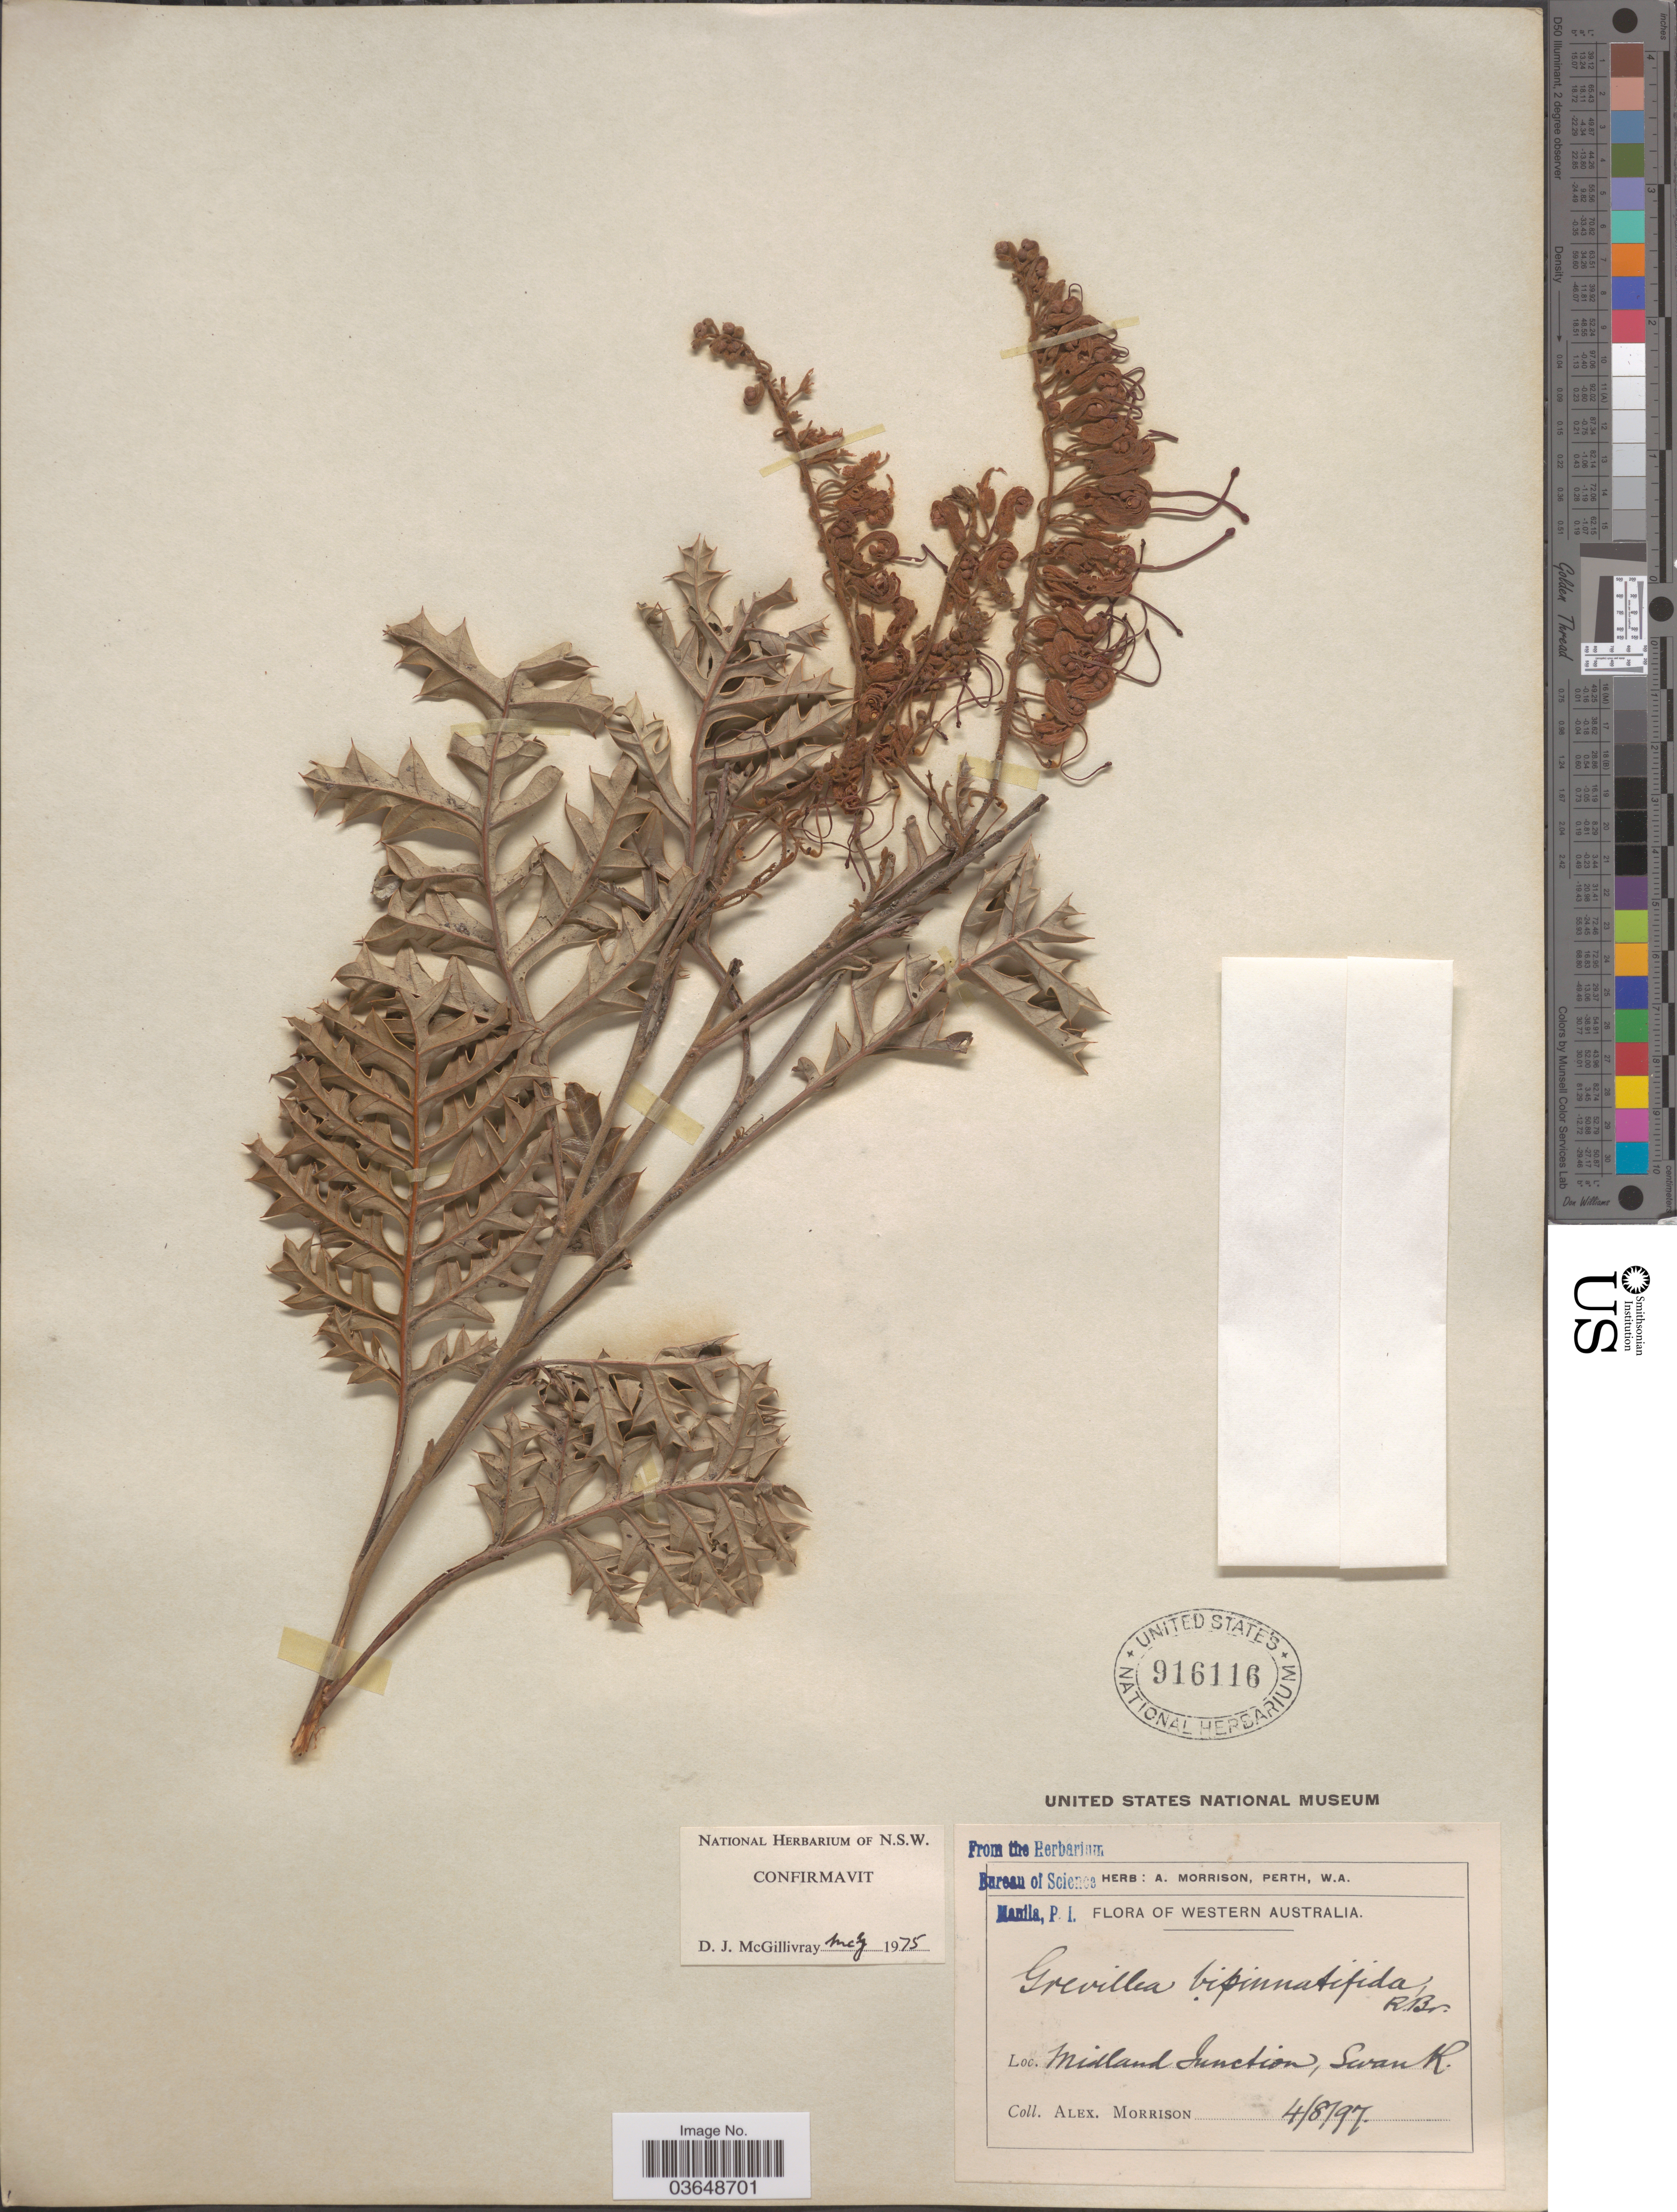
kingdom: Plantae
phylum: Tracheophyta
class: Magnoliopsida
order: Proteales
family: Proteaceae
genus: Grevillea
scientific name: Grevillea bipinnatifida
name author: R. Br.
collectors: A. Morrison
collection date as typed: Transcribed d/m/y: 4/8/97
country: Australia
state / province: Western Australia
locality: Midland Junction, Swan R.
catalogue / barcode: US 916116